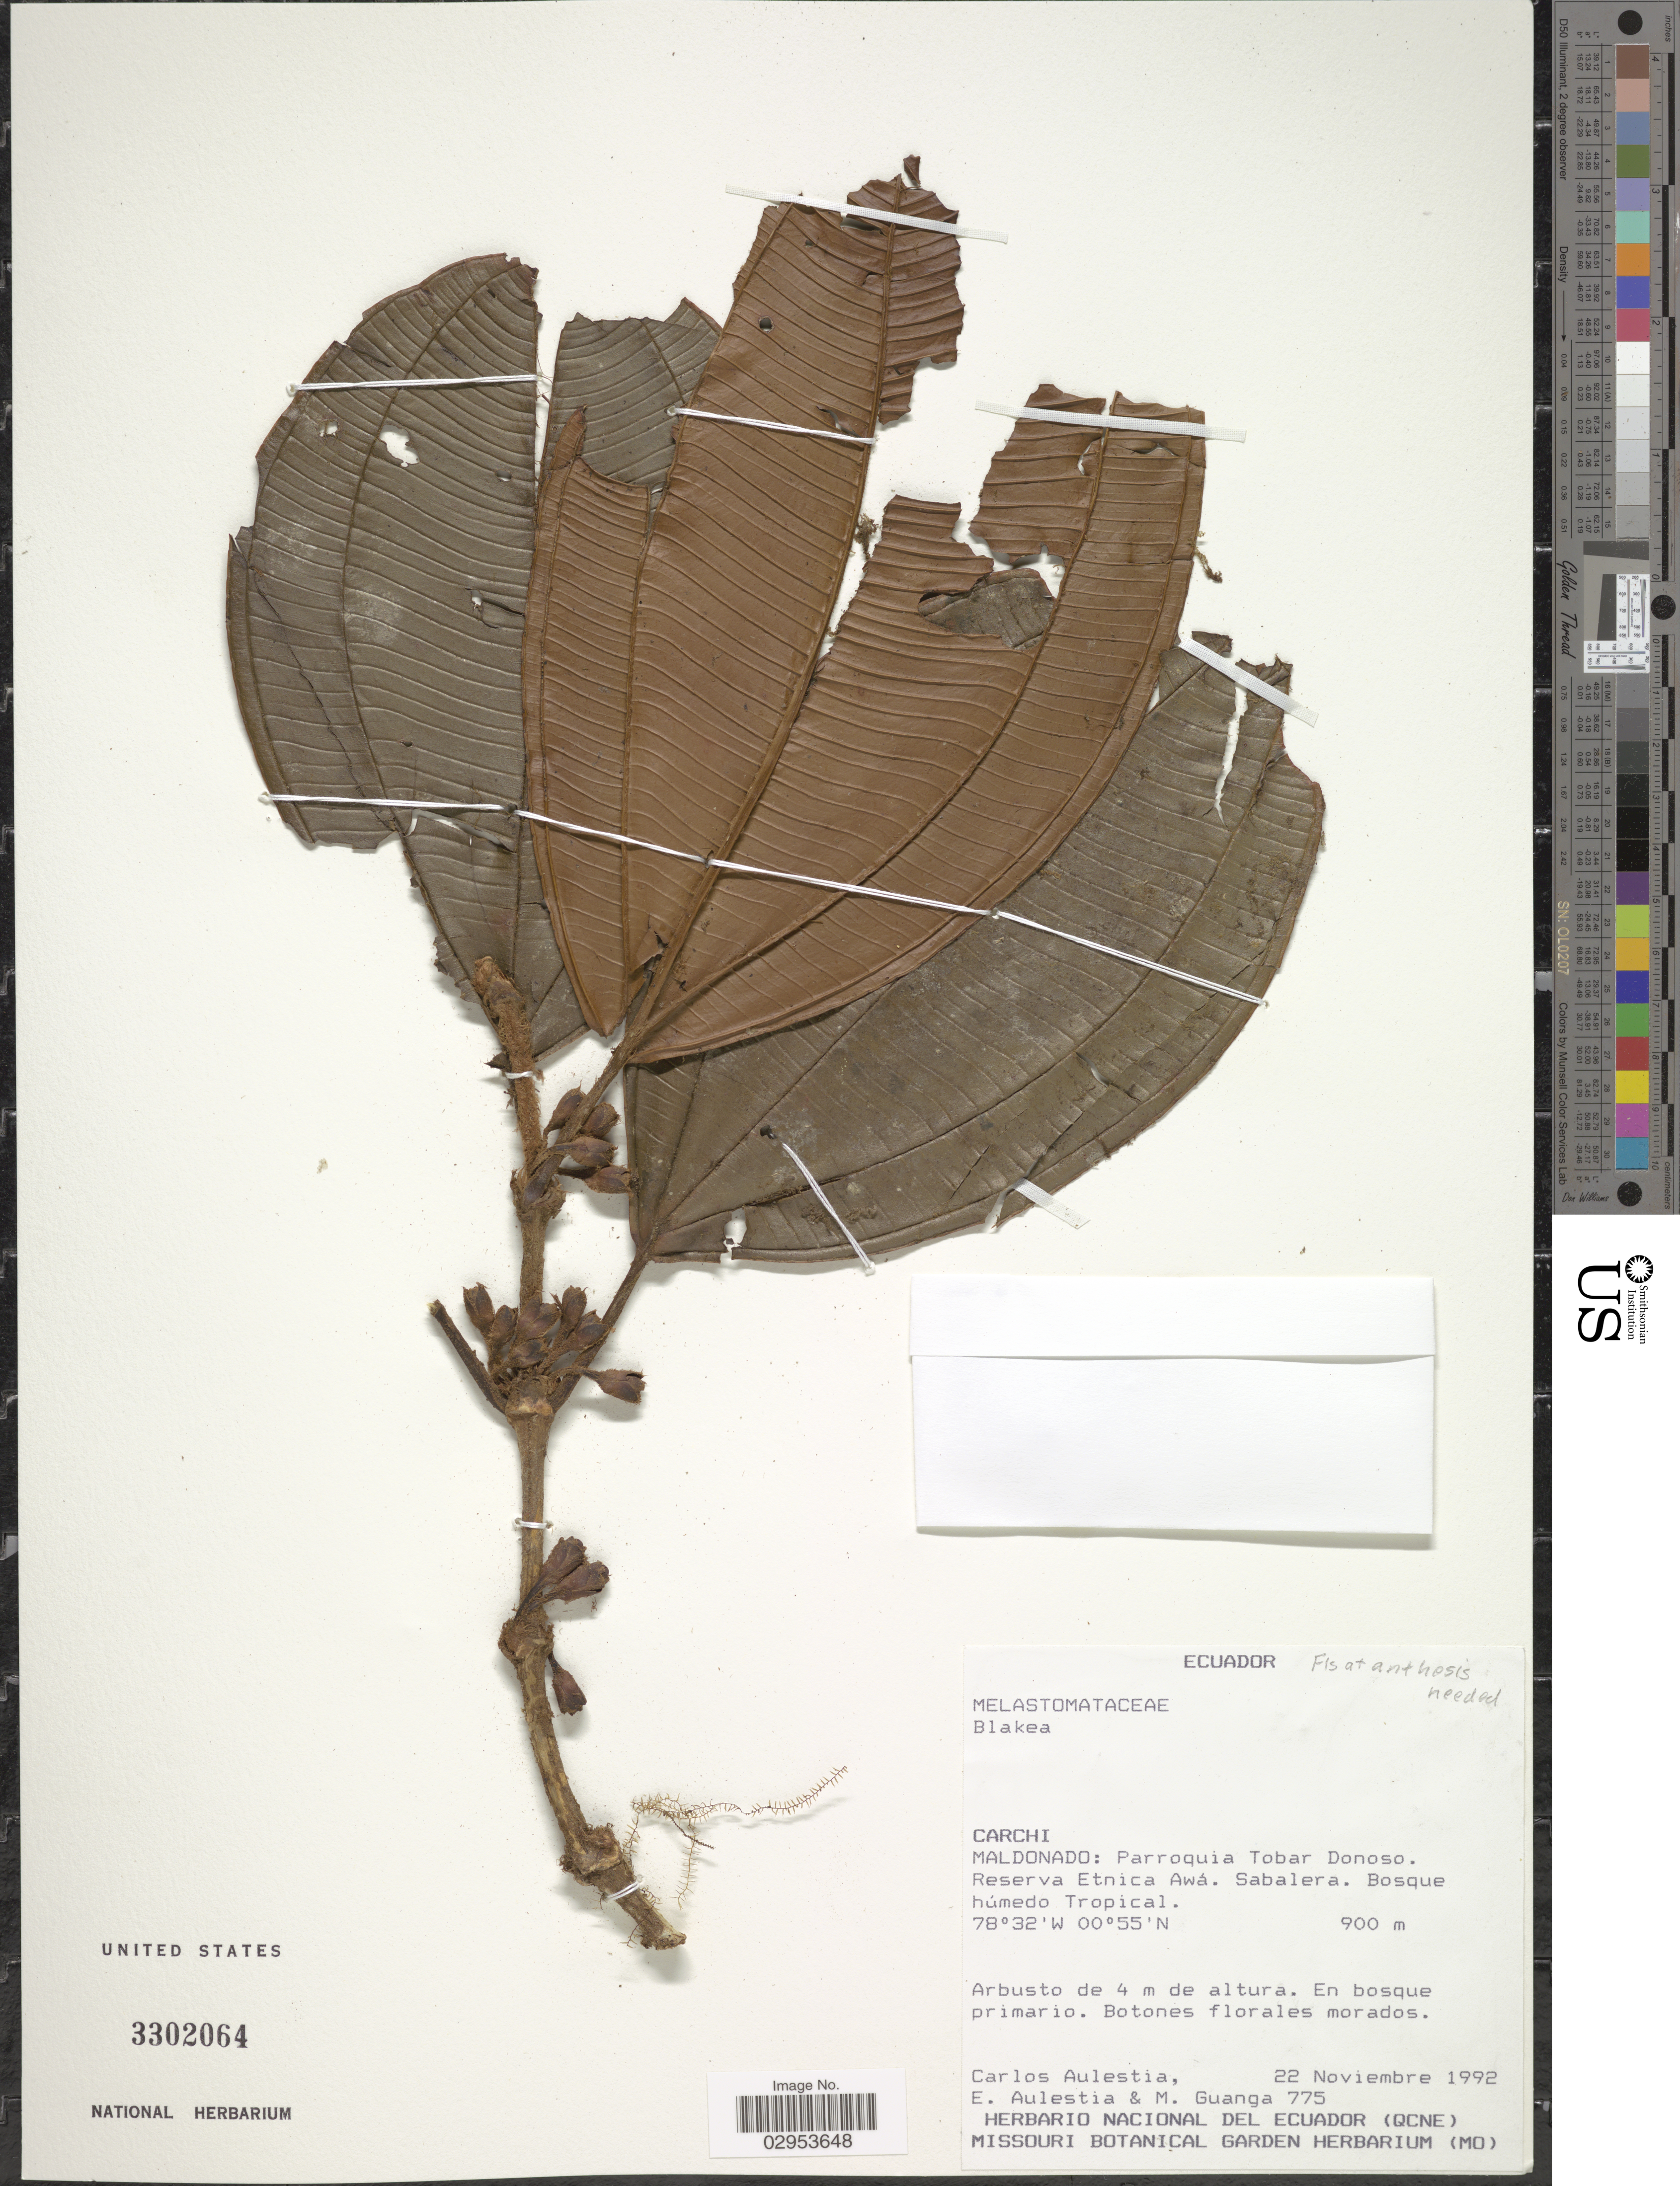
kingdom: Plantae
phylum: Tracheophyta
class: Magnoliopsida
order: Myrtales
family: Melastomataceae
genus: Blakea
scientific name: Blakea sp.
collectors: C. Aulestia, E. Aulestia & M. Guanga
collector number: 775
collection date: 1992-11-22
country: Ecuador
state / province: Carchi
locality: Maldonado: Parroquia Tobar Donoso. Reserva Etnica Awá. Sabalera.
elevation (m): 900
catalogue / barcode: US 3302064